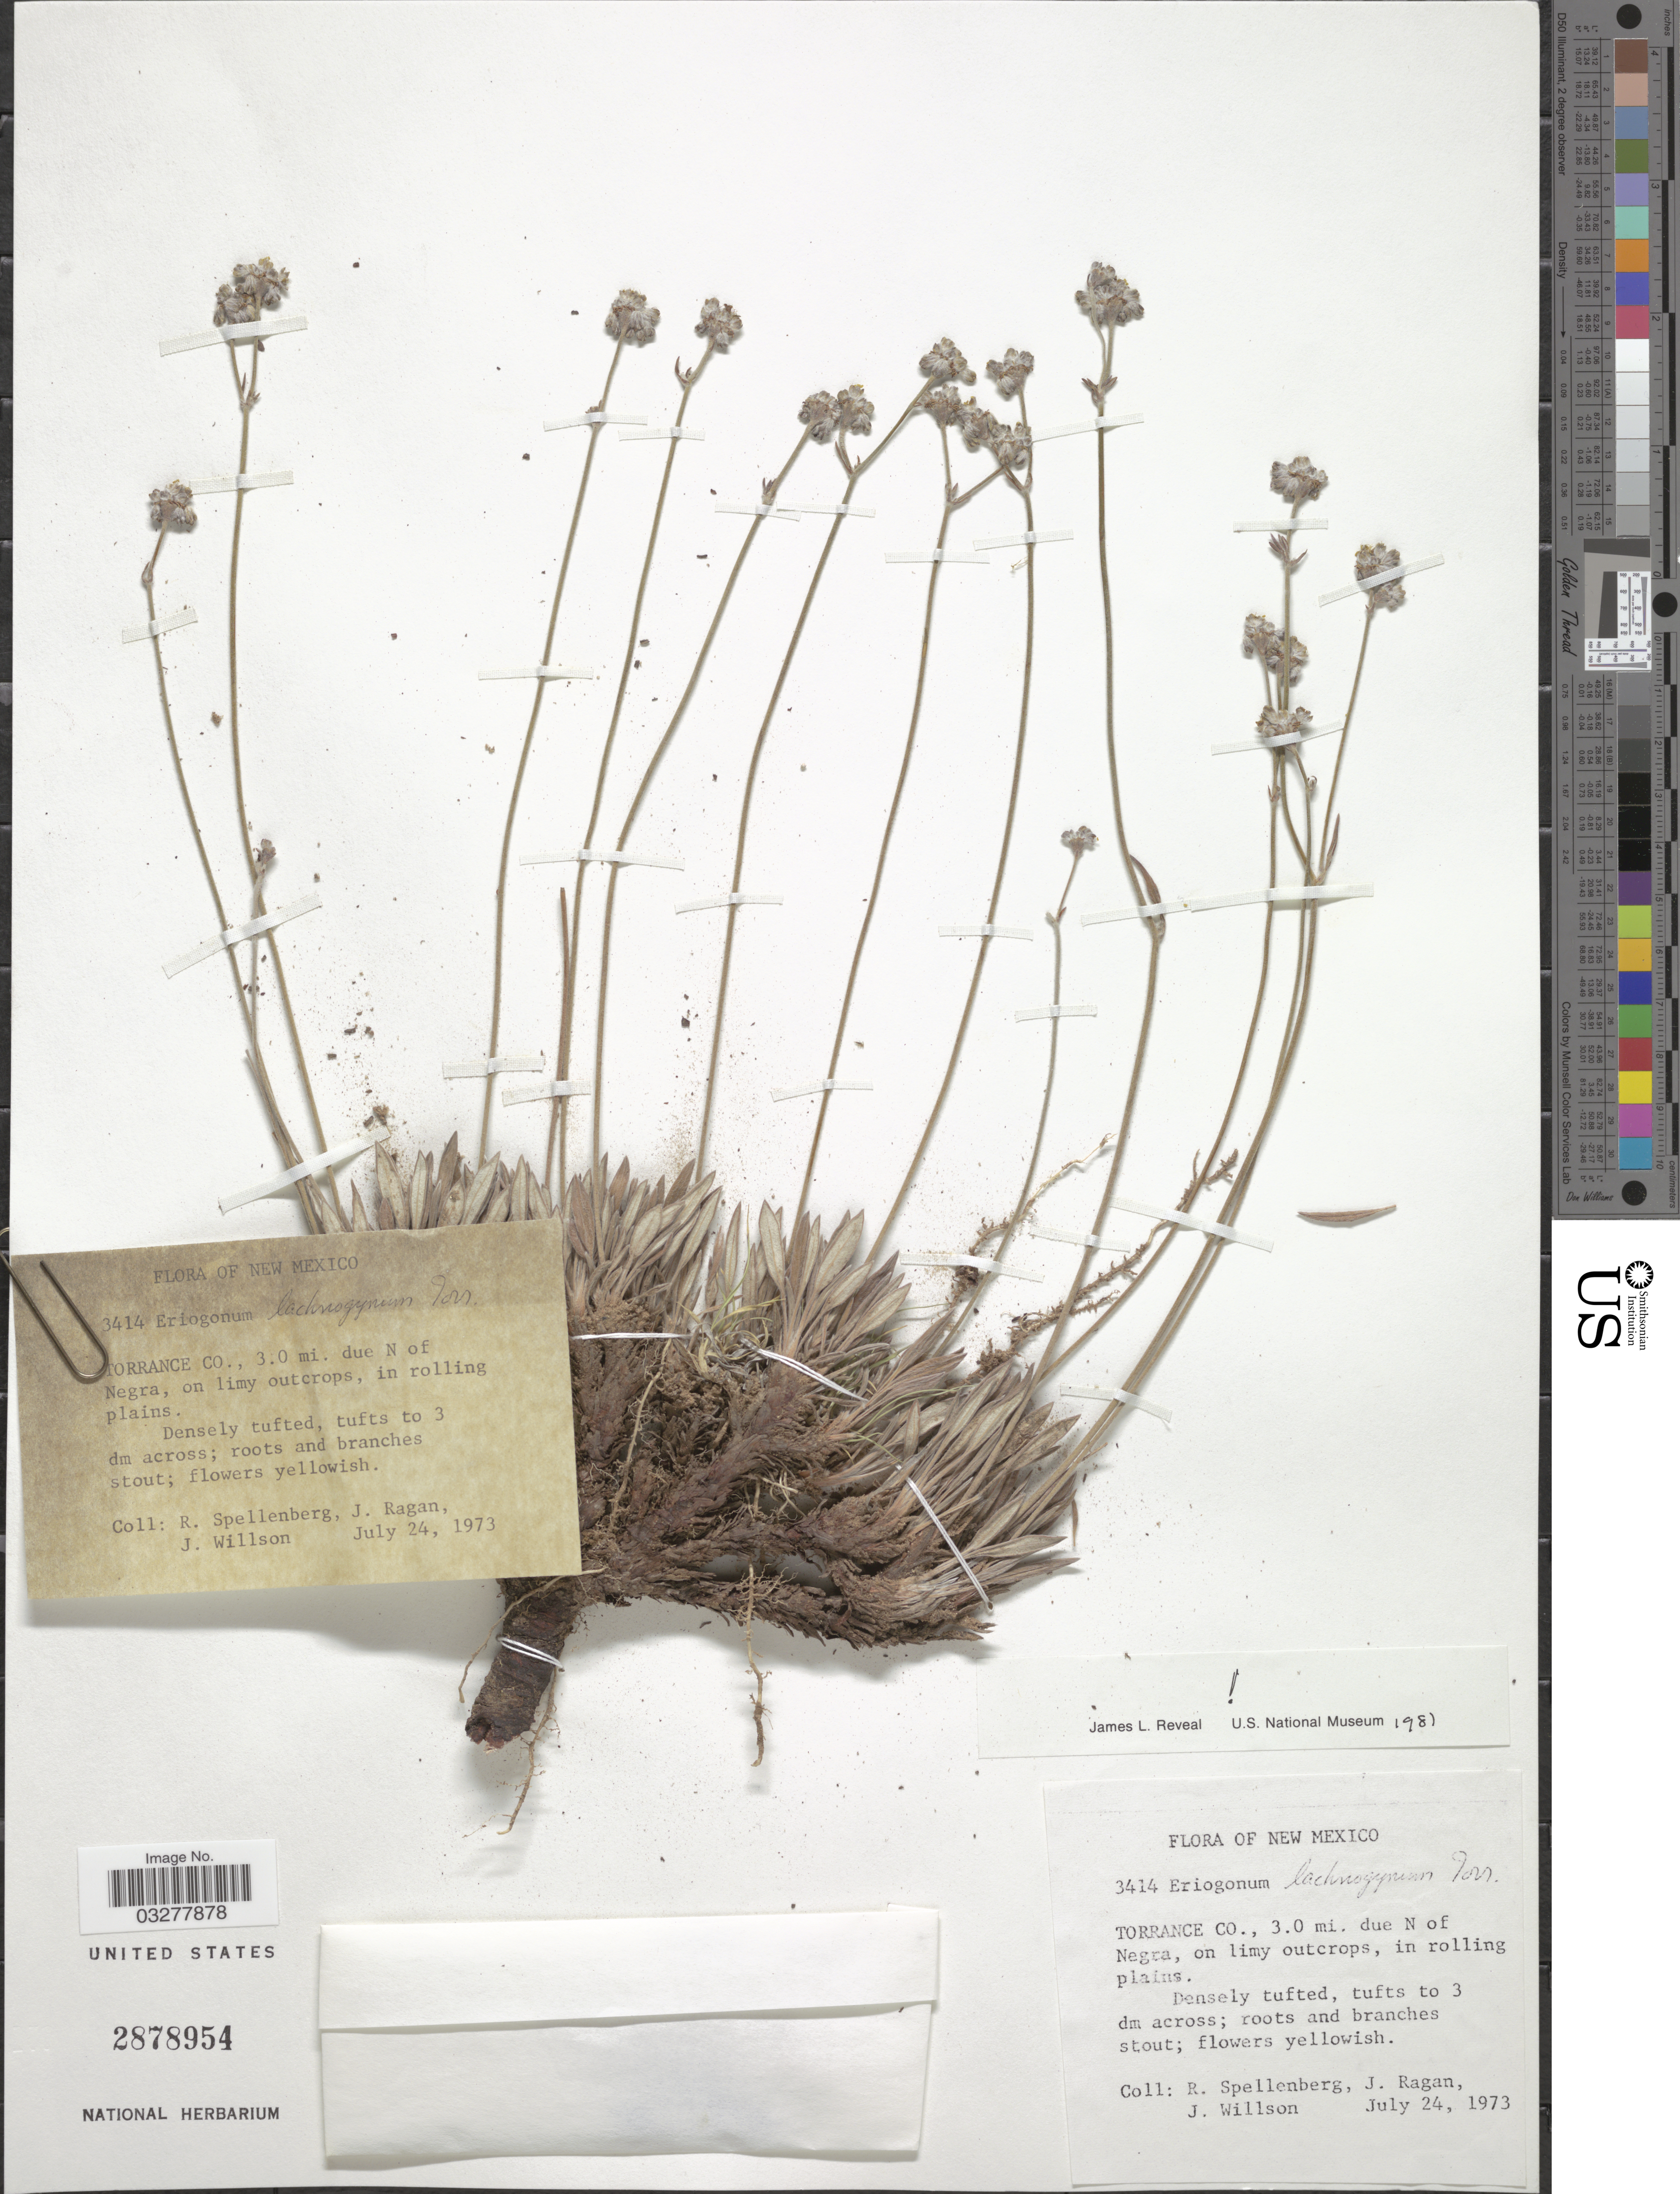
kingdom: Plantae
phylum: Tracheophyta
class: Magnoliopsida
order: Caryophyllales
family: Polygonaceae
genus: Eriogonum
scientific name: Eriogonum lachnogynum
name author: Torr. ex Benth.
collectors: R. Spellenberg, J. Ragan & J. Wilson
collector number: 3414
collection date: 1973-07-24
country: United States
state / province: New Mexico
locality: Torrance Co., 3.1 mi. due N of Negra.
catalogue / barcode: US 2878954